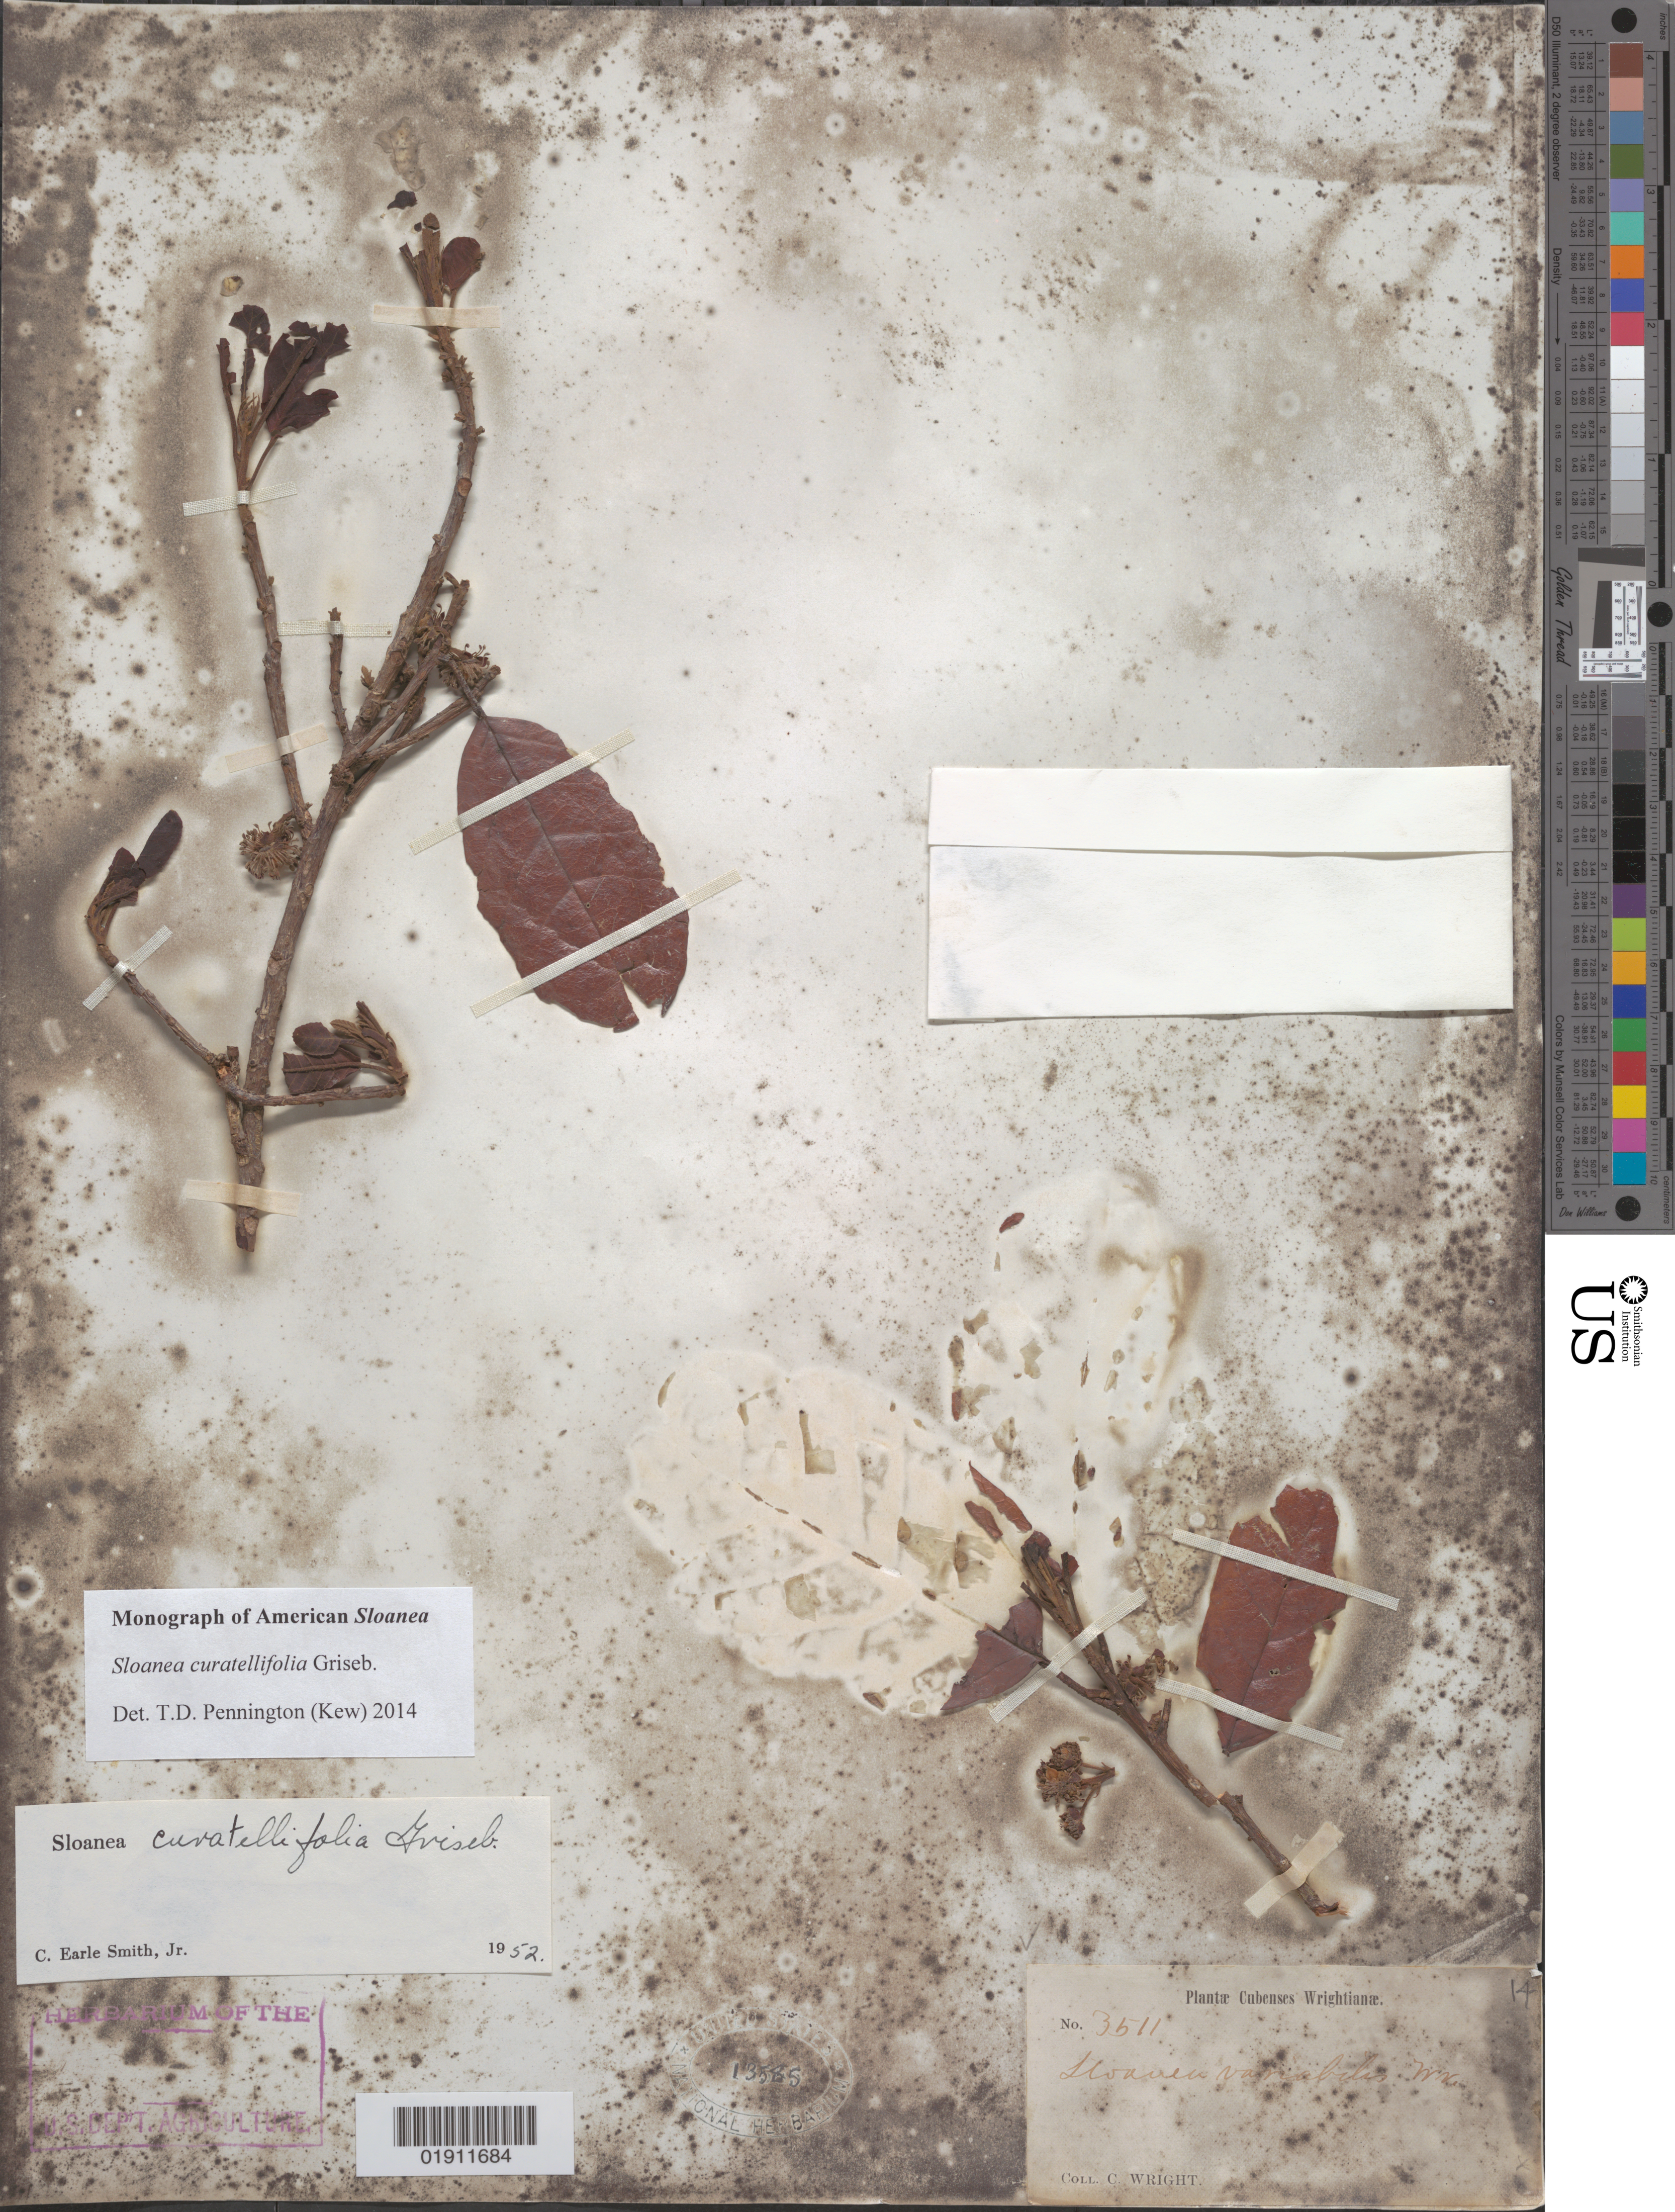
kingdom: Plantae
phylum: Tracheophyta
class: Magnoliopsida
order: Oxalidales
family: Elaeocarpaceae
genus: Sloanea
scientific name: Sloanea curatellifolia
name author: Griseb.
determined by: Pennington, T. D., (K)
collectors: C. Wright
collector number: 3511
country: Cuba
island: Cuba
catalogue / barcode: US 13585